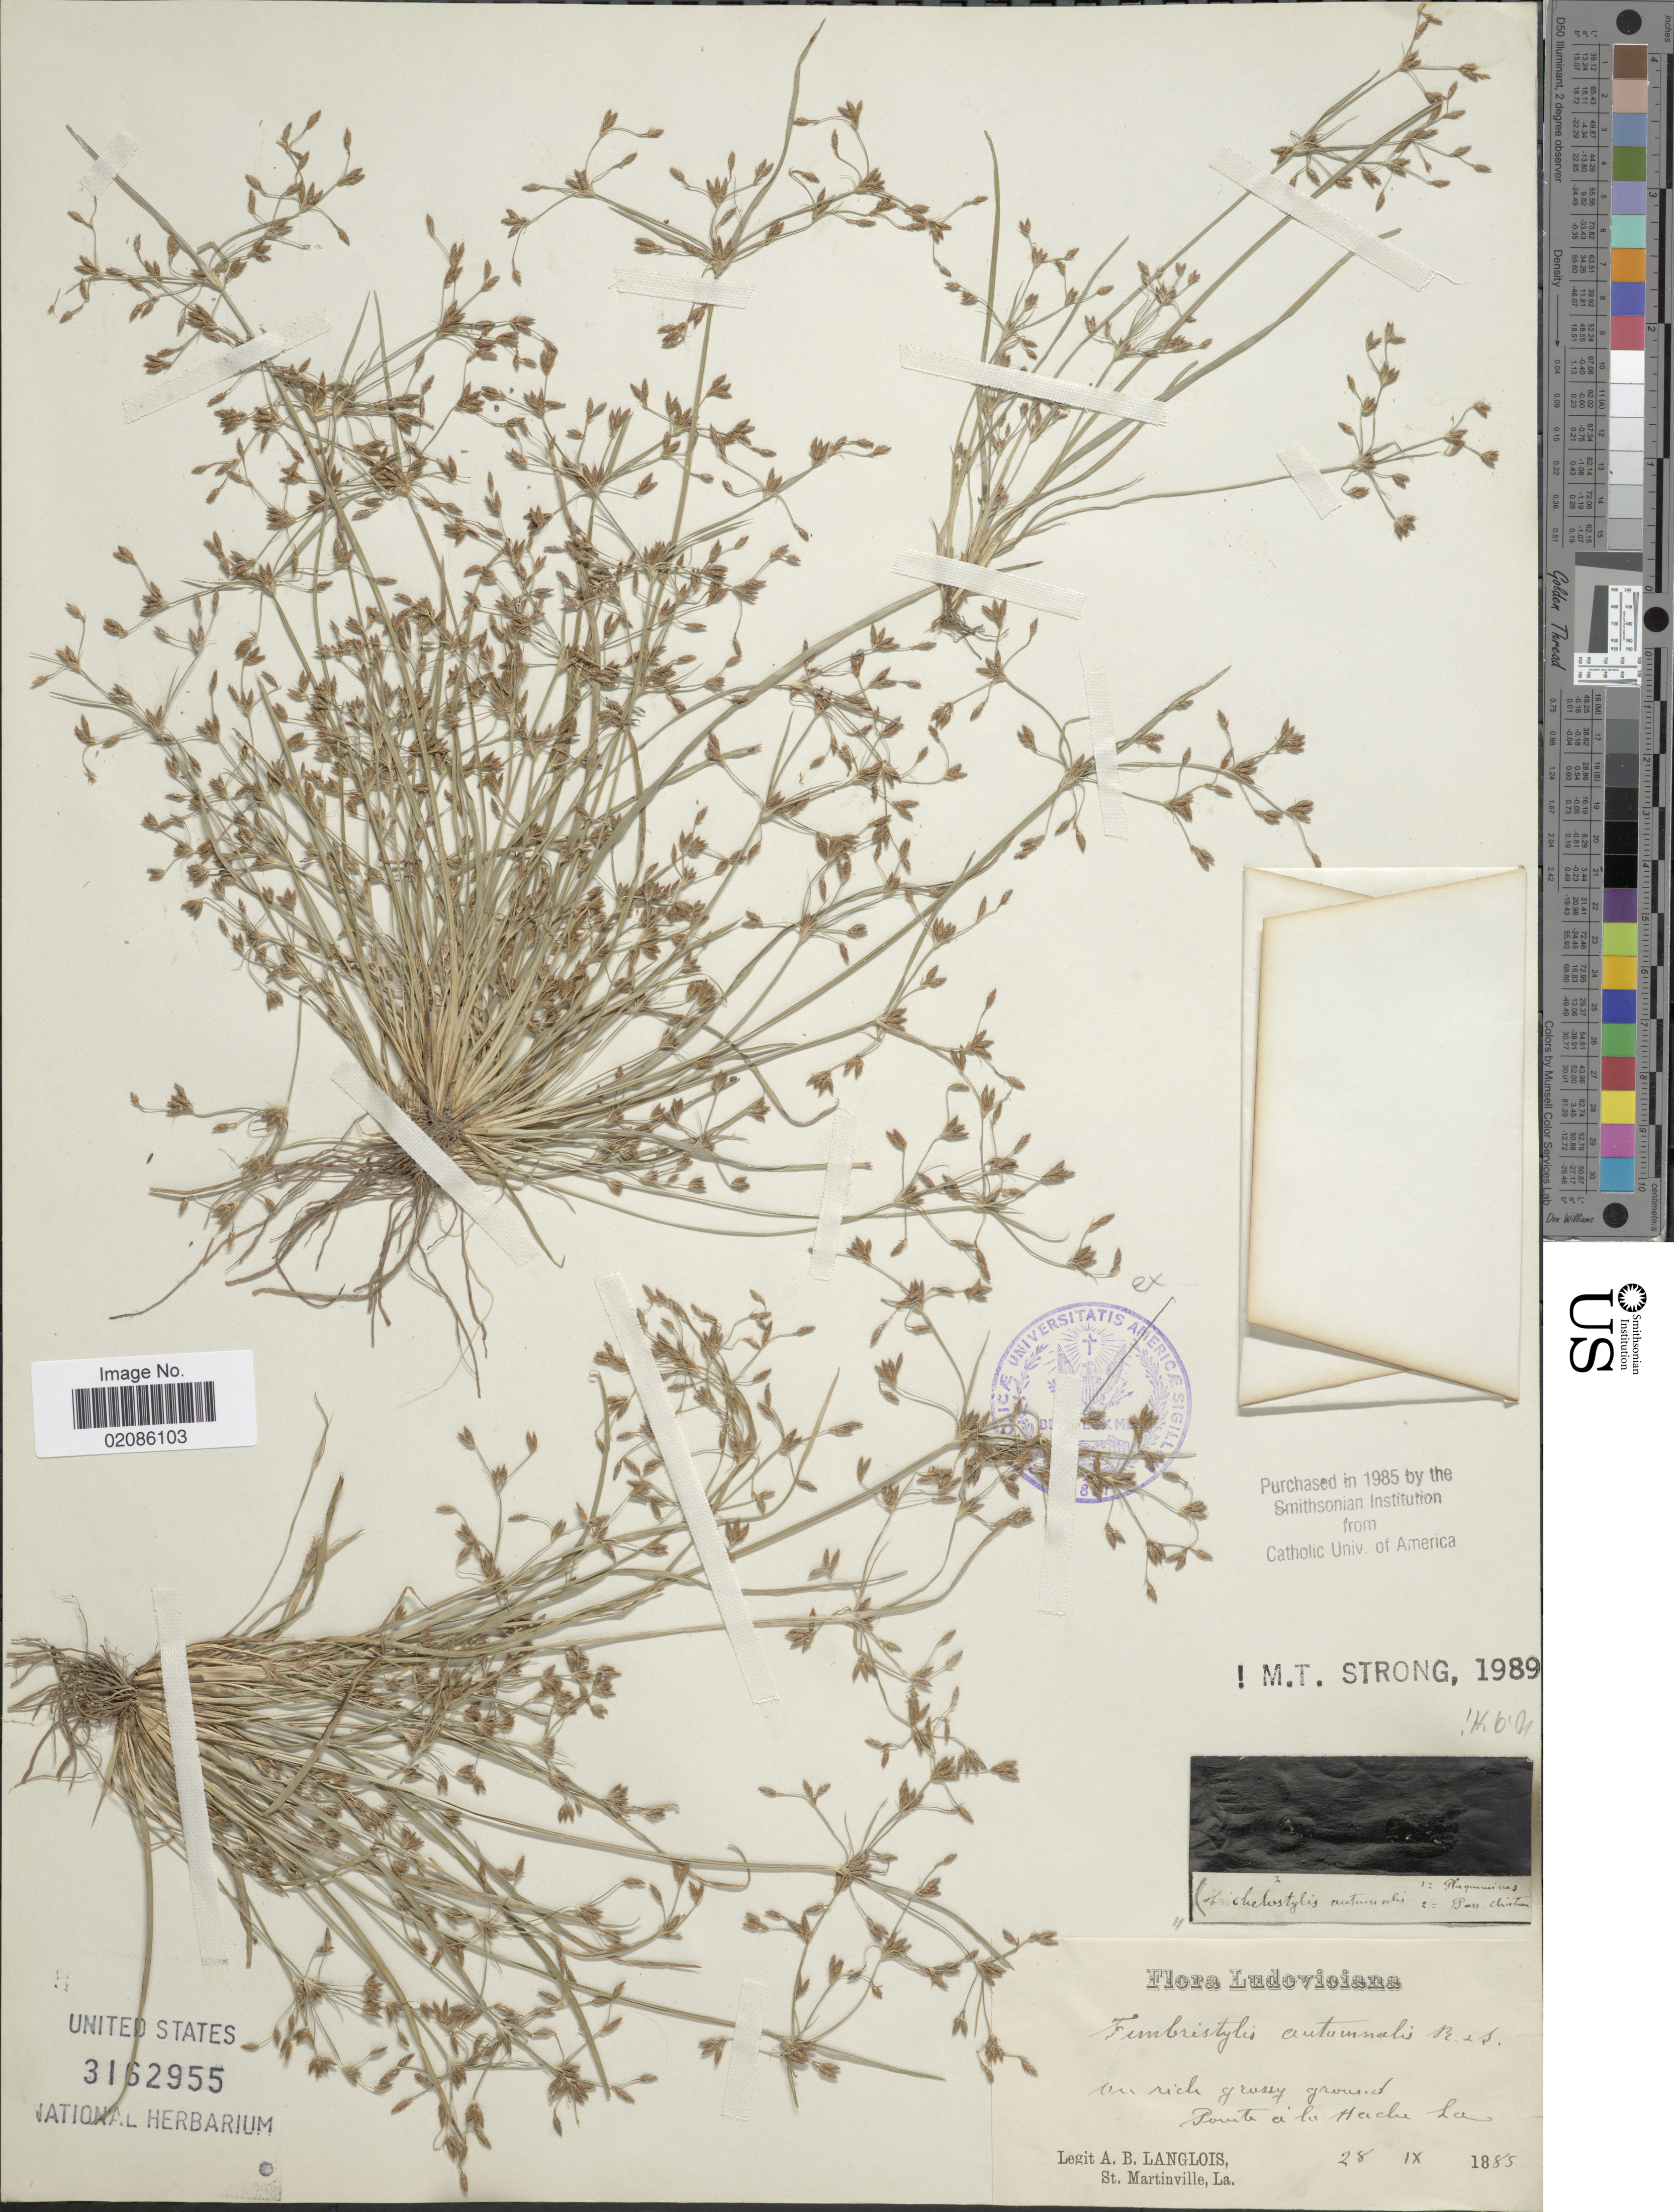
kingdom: Plantae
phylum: Tracheophyta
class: Liliopsida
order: Poales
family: Cyperaceae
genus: Fimbristylis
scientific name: Fimbristylis autumnalis (L.) Roem. & Schult.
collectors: A. Langlois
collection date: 1885-09-28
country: United States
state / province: Louisiana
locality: Pointe à la Hache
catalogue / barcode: US 3162955